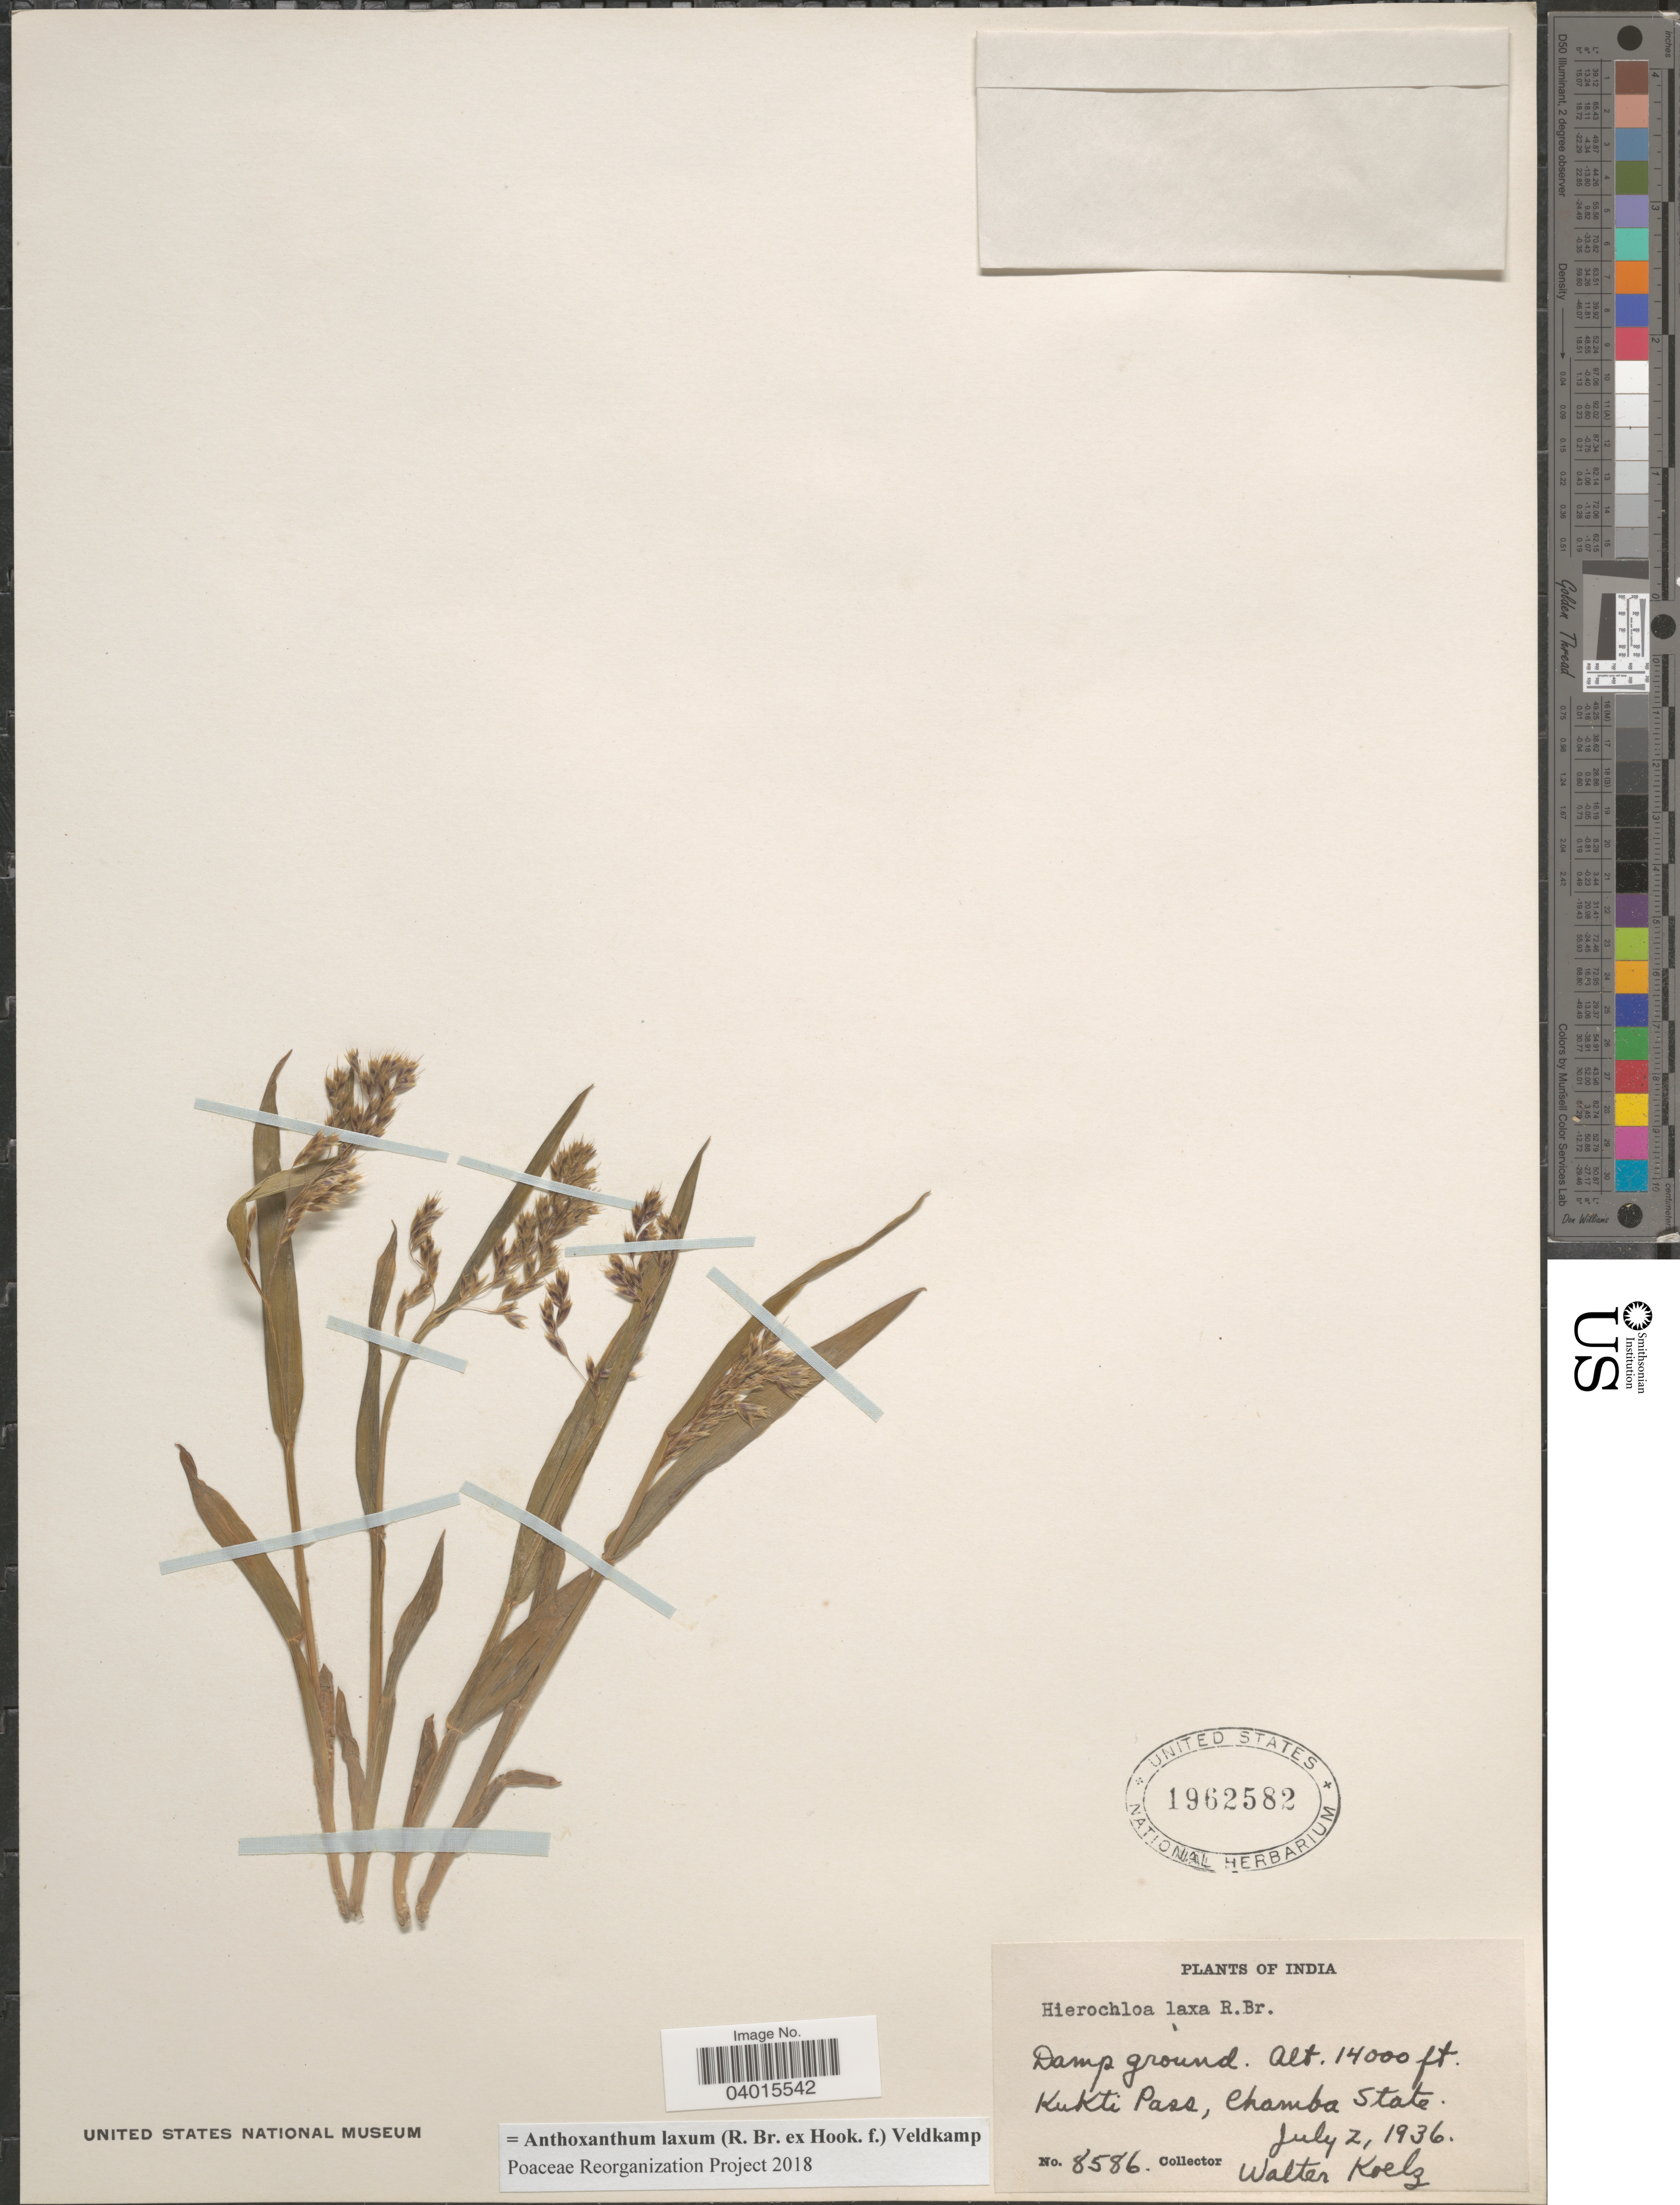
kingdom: Plantae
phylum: Tracheophyta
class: Liliopsida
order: Poales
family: Poaceae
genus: Anthoxanthum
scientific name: Anthoxanthum laxum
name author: (R. Br. ex Hook. f.) Veldkamp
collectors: W. N. Koelz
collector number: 8586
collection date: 1936-07-02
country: India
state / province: Himachal Pradesh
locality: Kukti Pass, Chamba State.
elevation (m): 4267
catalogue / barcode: US 1962582